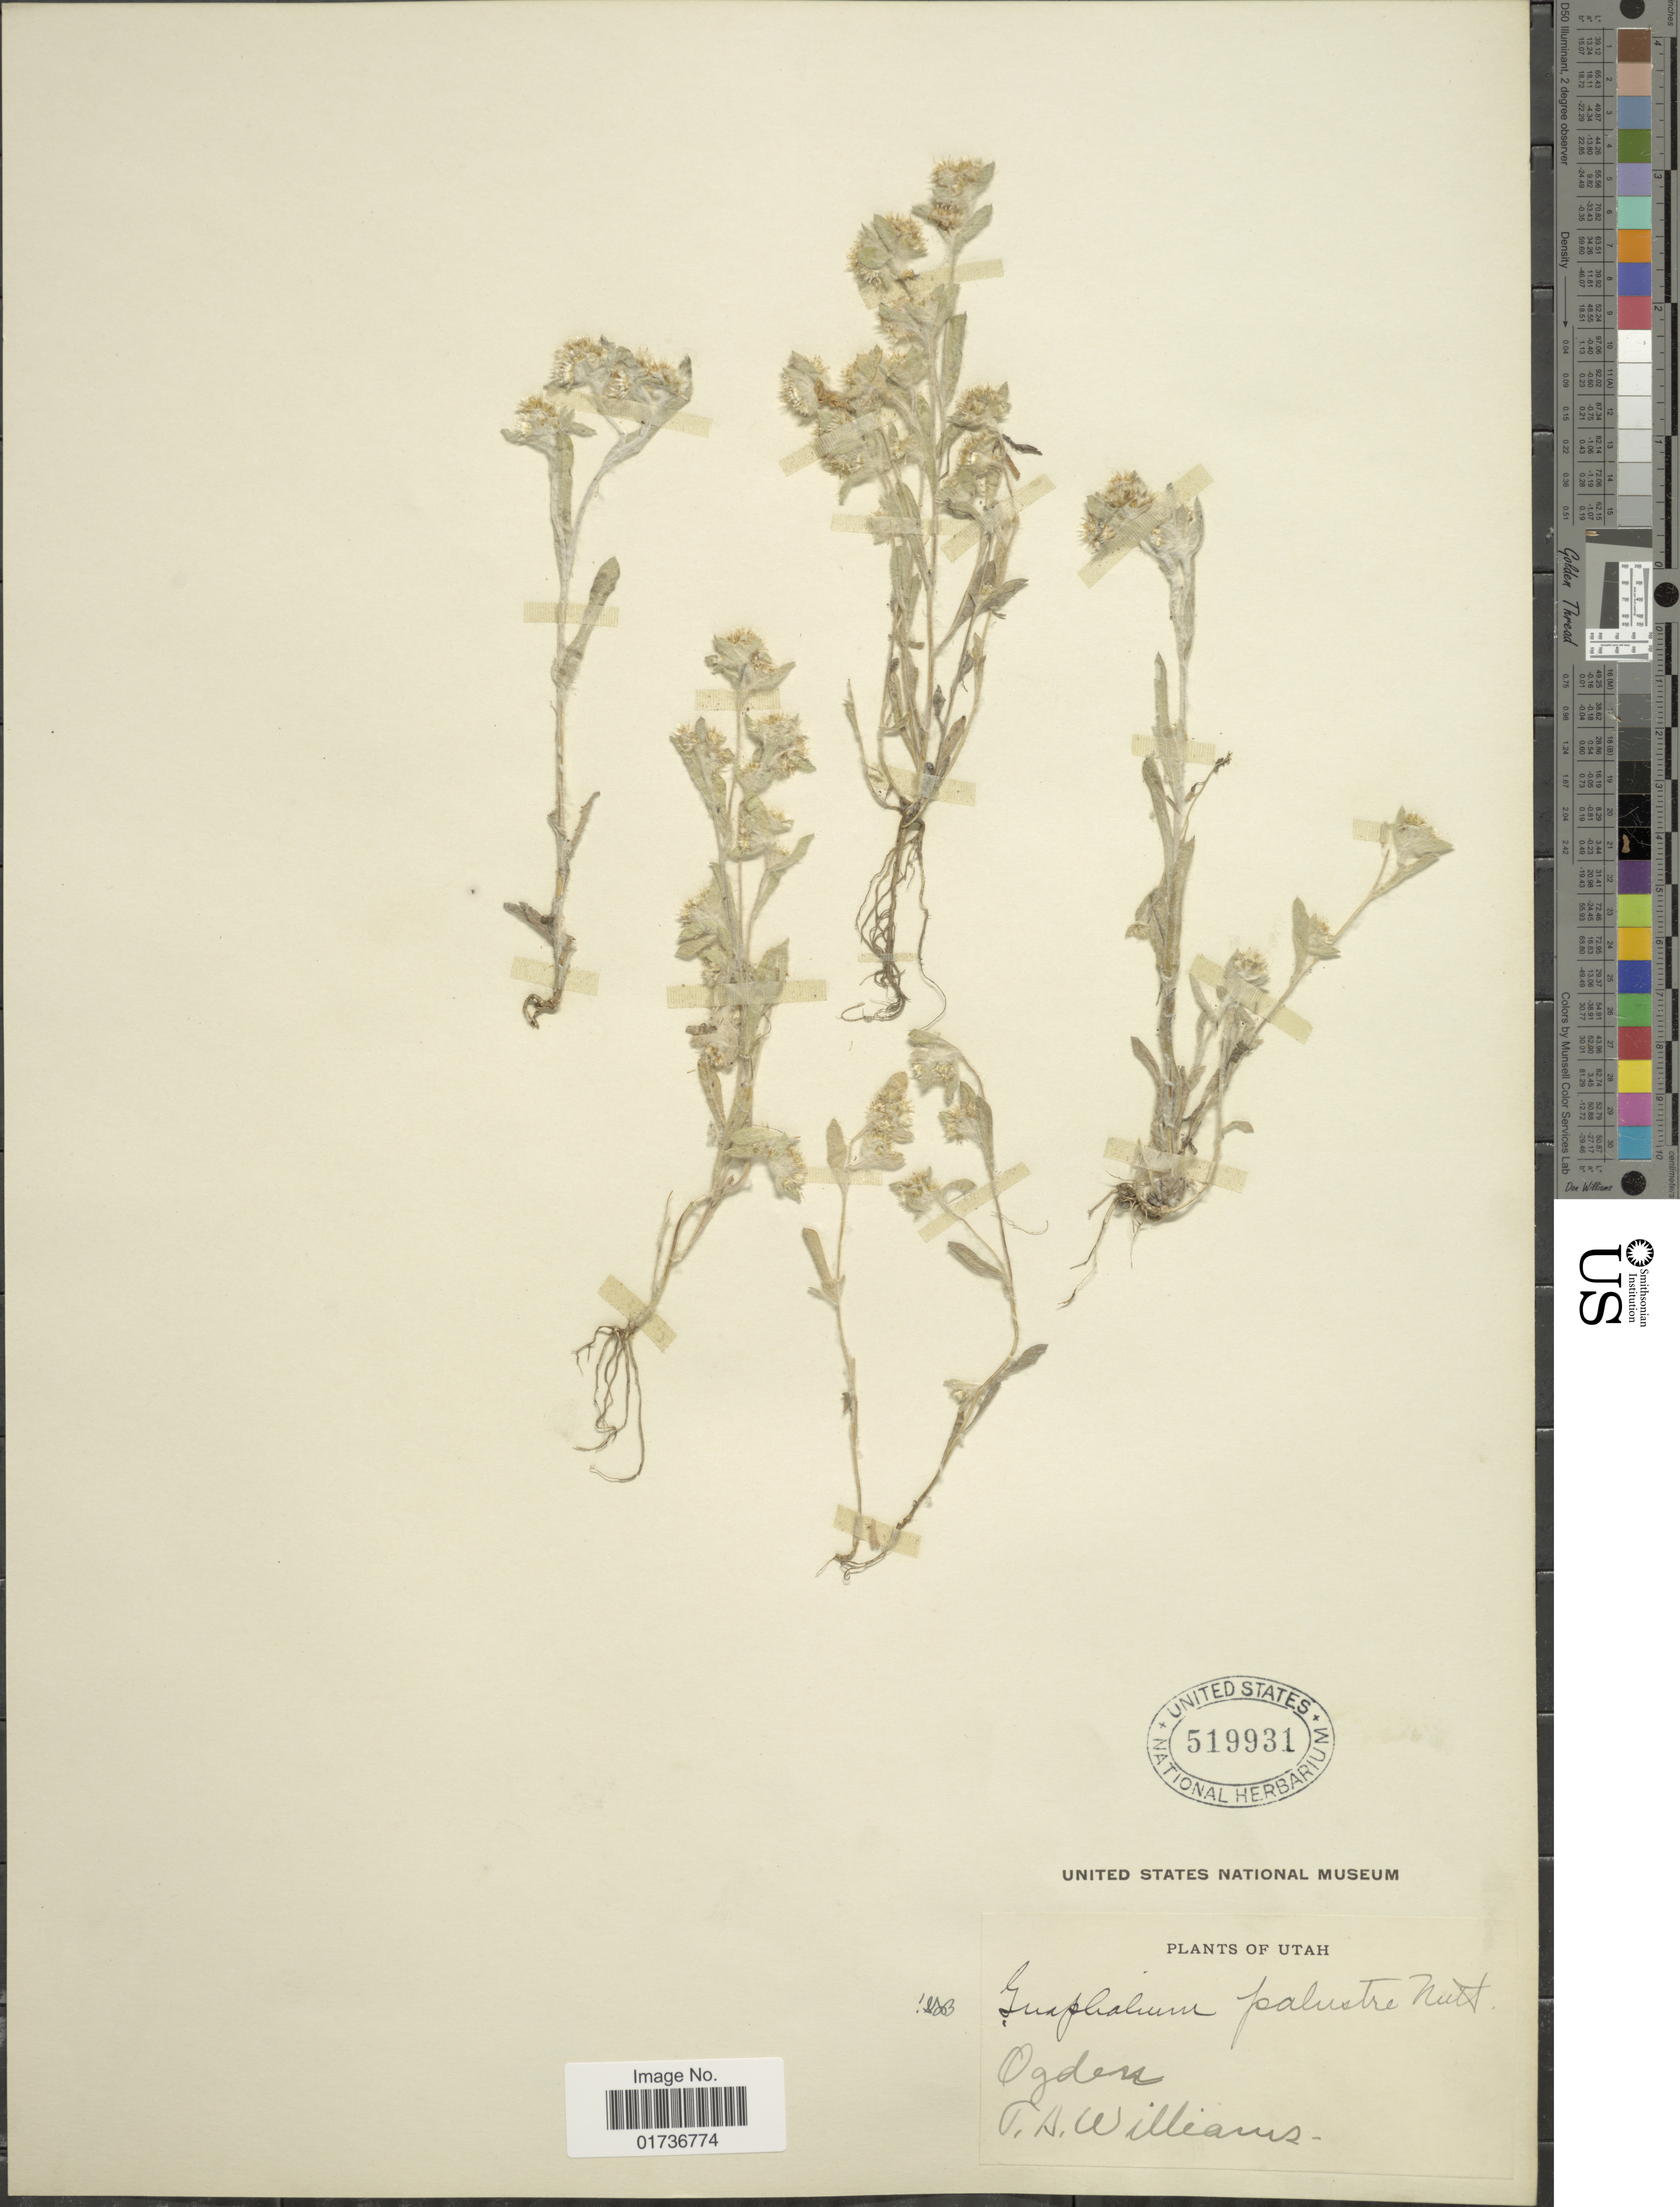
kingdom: Plantae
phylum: Tracheophyta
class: Magnoliopsida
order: Asterales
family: Asteraceae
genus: Gnaphalium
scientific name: Gnaphalium palustre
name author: Nutt.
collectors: T. A. Williams (herbarium)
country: United States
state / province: Utah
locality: Ogden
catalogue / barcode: US 519931